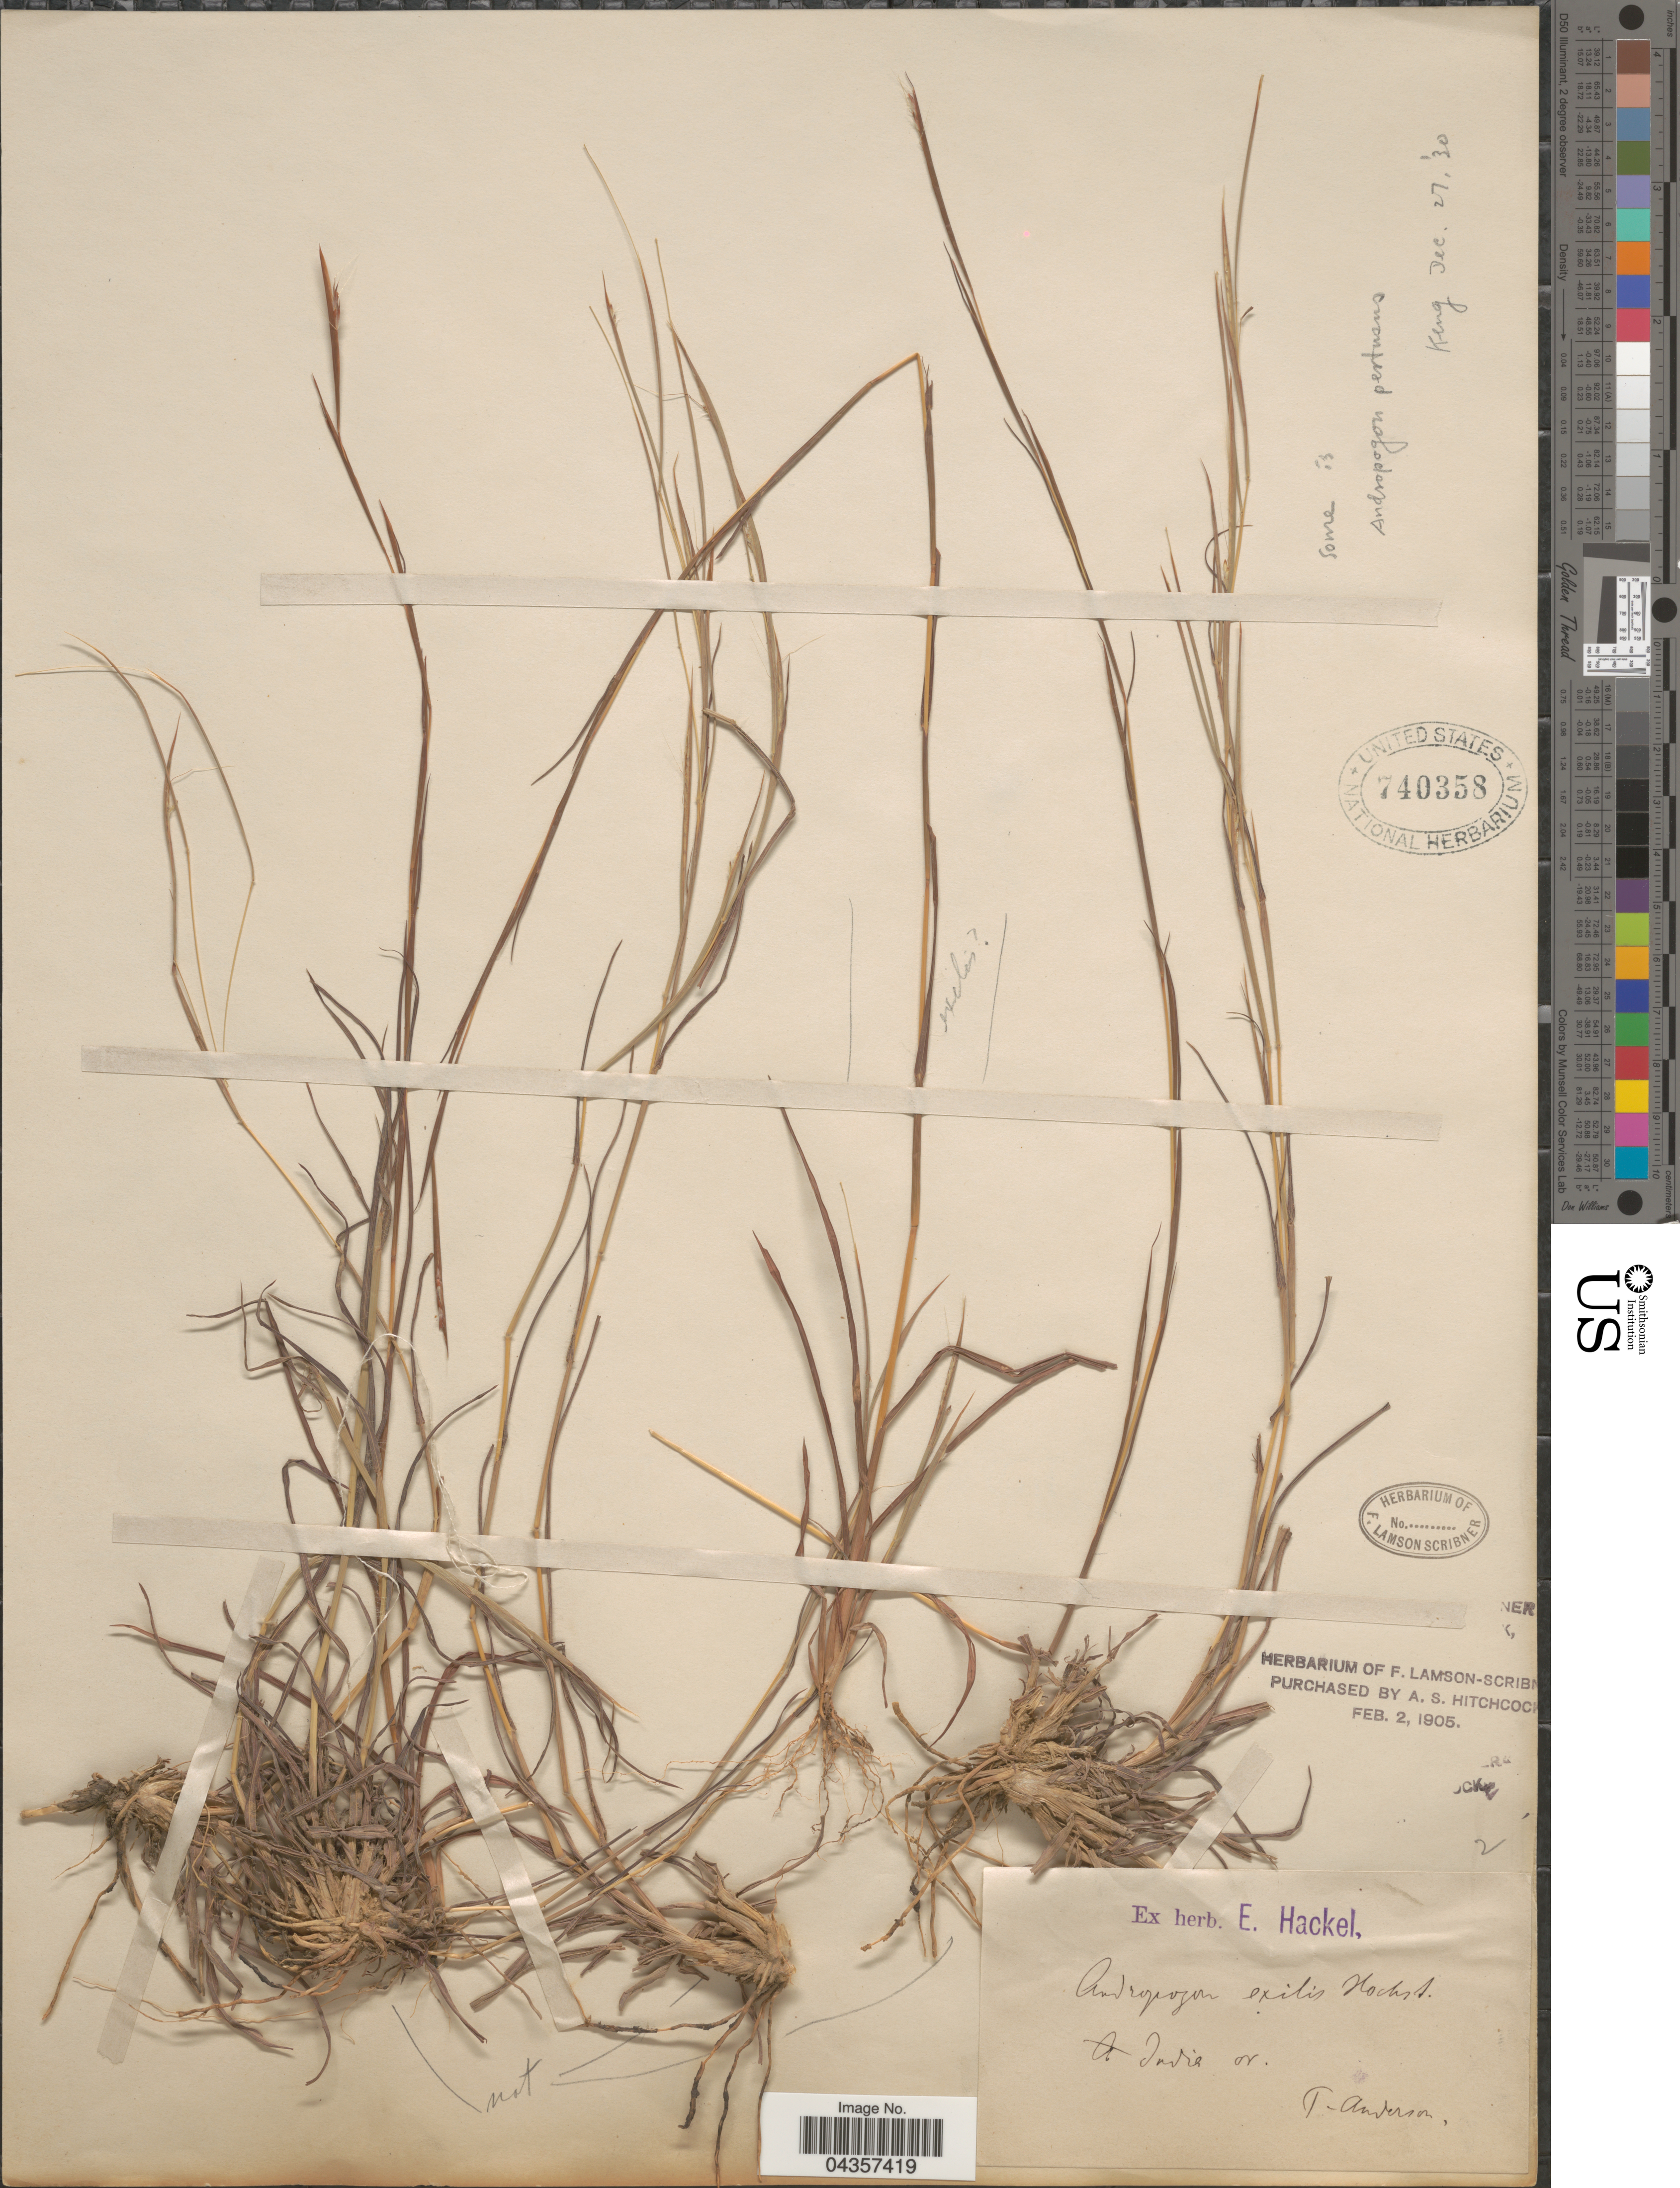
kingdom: Plantae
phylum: Tracheophyta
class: Liliopsida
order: Poales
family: Poaceae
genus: Schizachyrium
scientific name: Schizachyrium exile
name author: (Hochst.) Pilg.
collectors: T. Anderson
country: India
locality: India or.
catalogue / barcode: US 740358